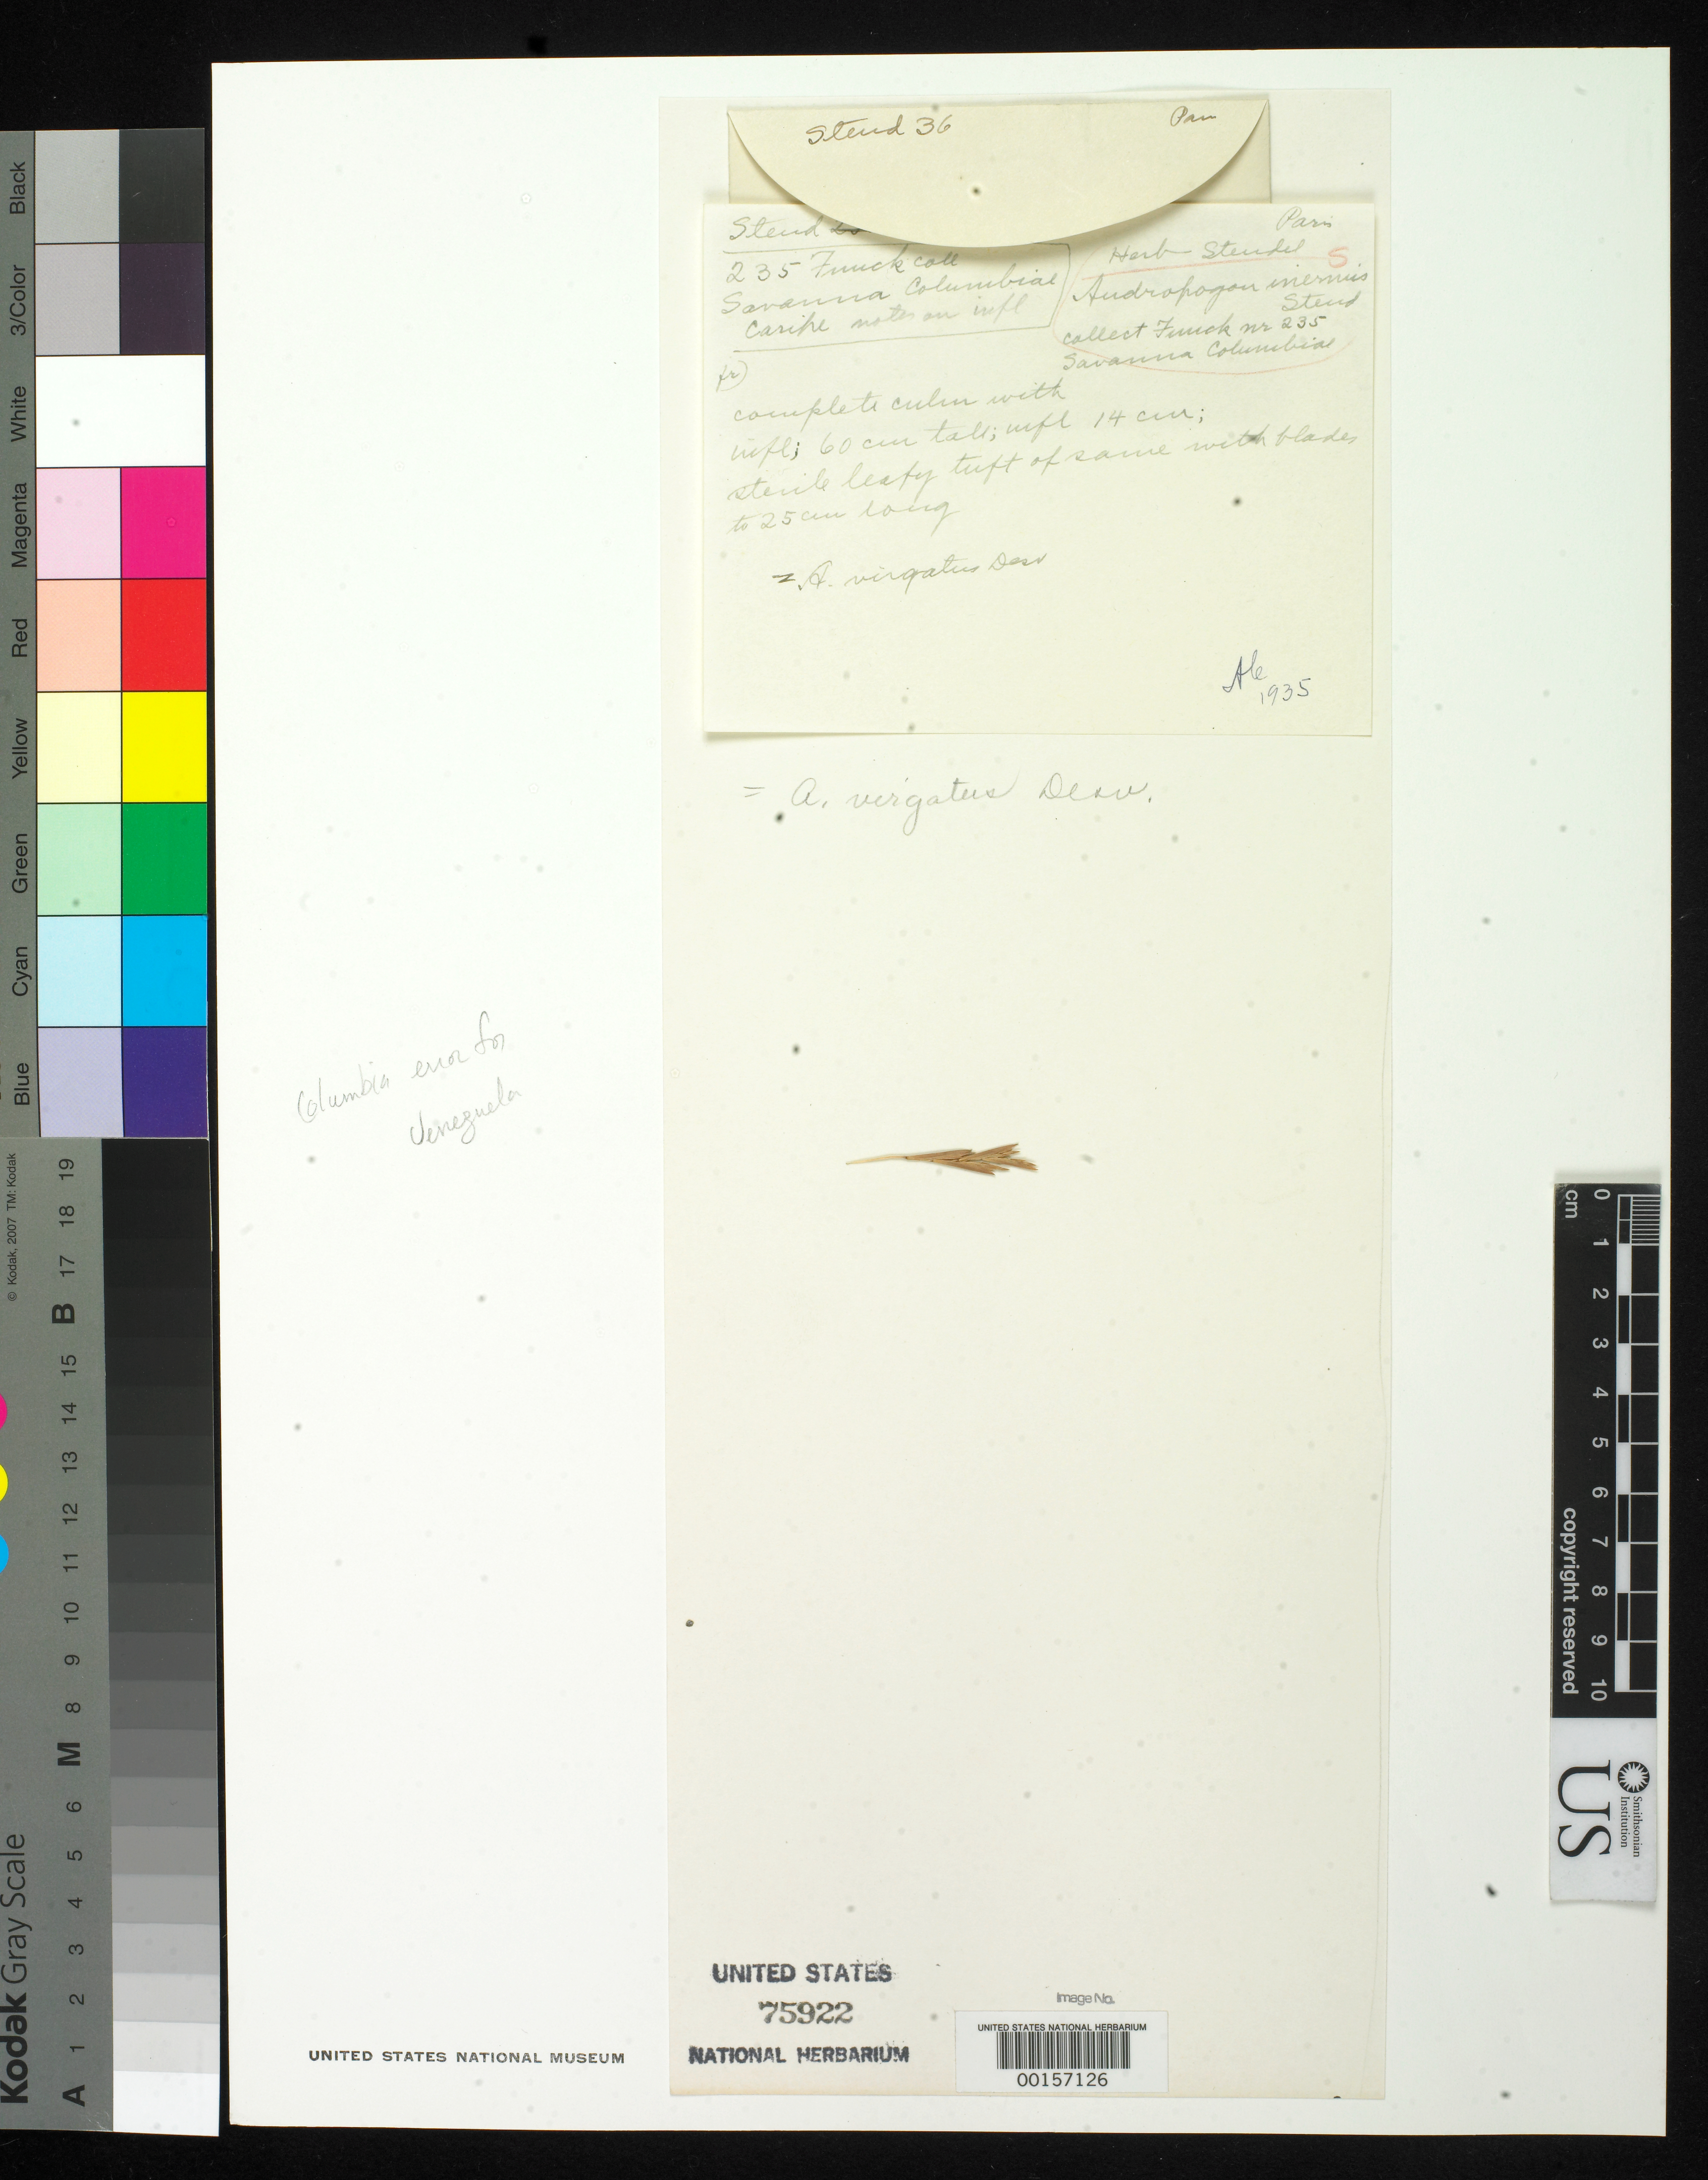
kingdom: Plantae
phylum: Tracheophyta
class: Liliopsida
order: Poales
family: Poaceae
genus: Andropogon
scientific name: Andropogon inermis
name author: Steud.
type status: Type Fragment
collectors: N. Funck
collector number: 235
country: Venezuela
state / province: Mérida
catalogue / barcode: US 75922